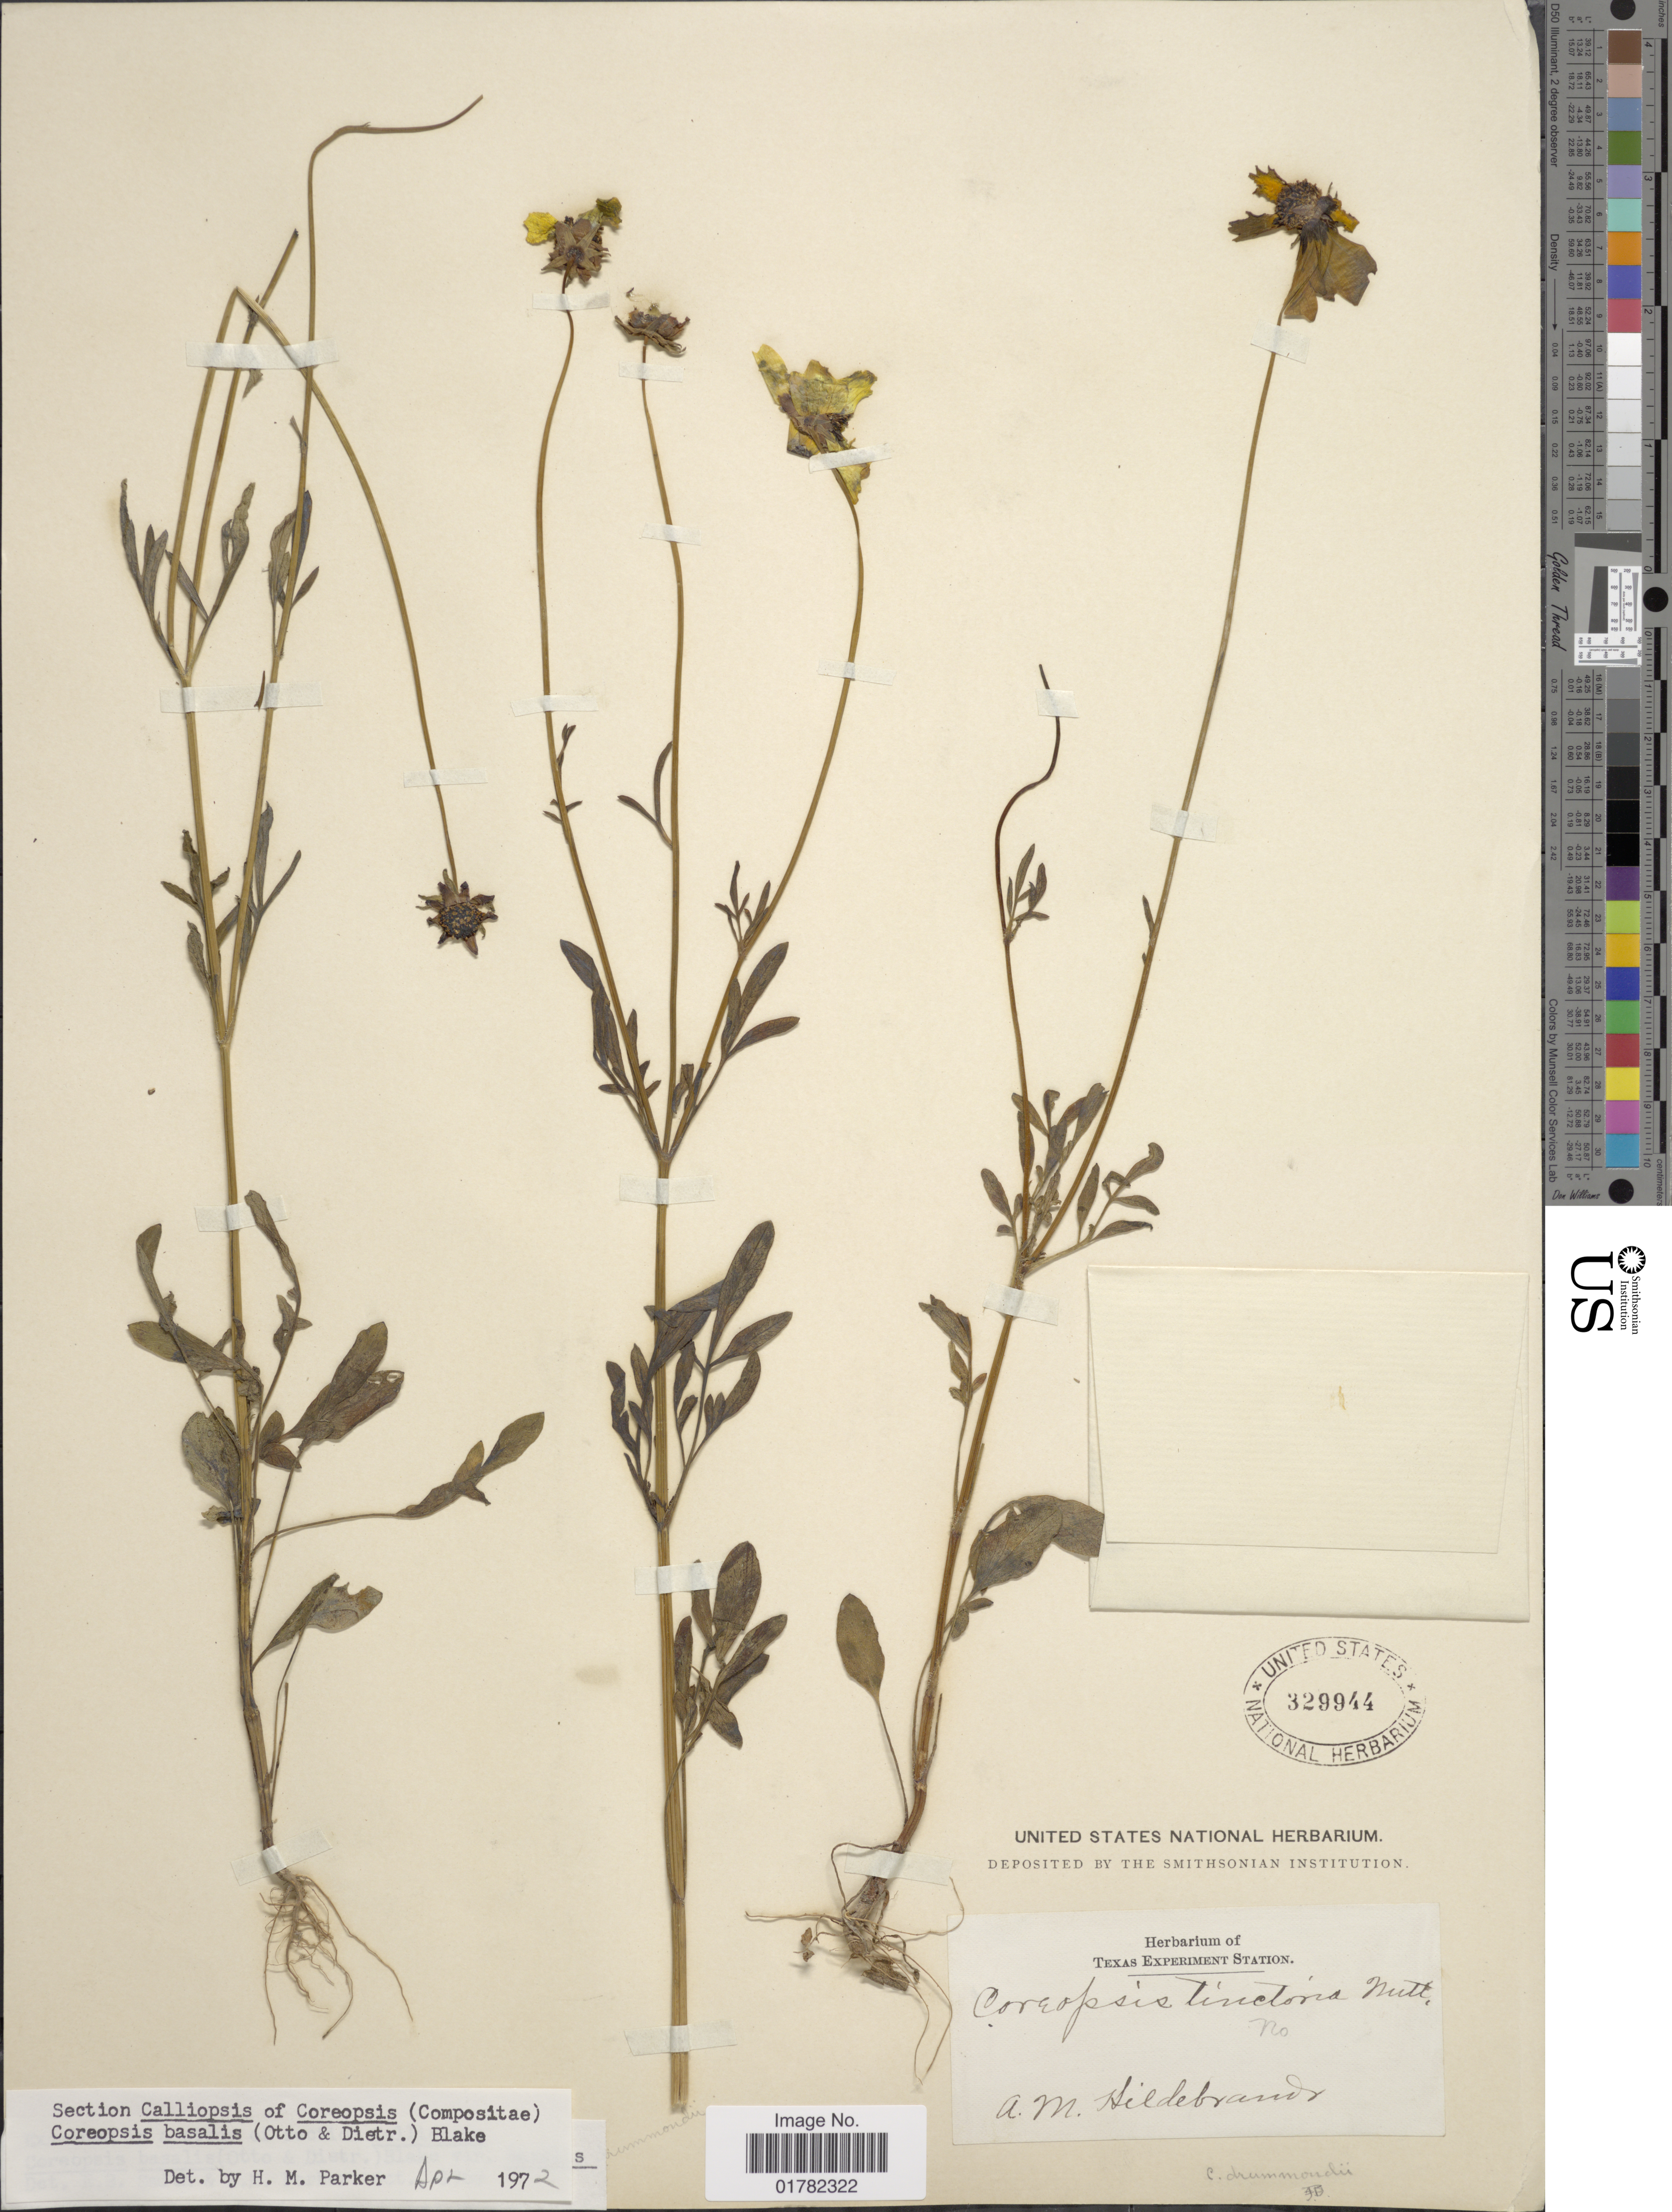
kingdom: Plantae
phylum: Tracheophyta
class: Magnoliopsida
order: Asterales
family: Asteraceae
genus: Coreopsis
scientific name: Coreopsis basalis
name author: S.F. Blake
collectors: A. Hildebrandt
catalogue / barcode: US 329944